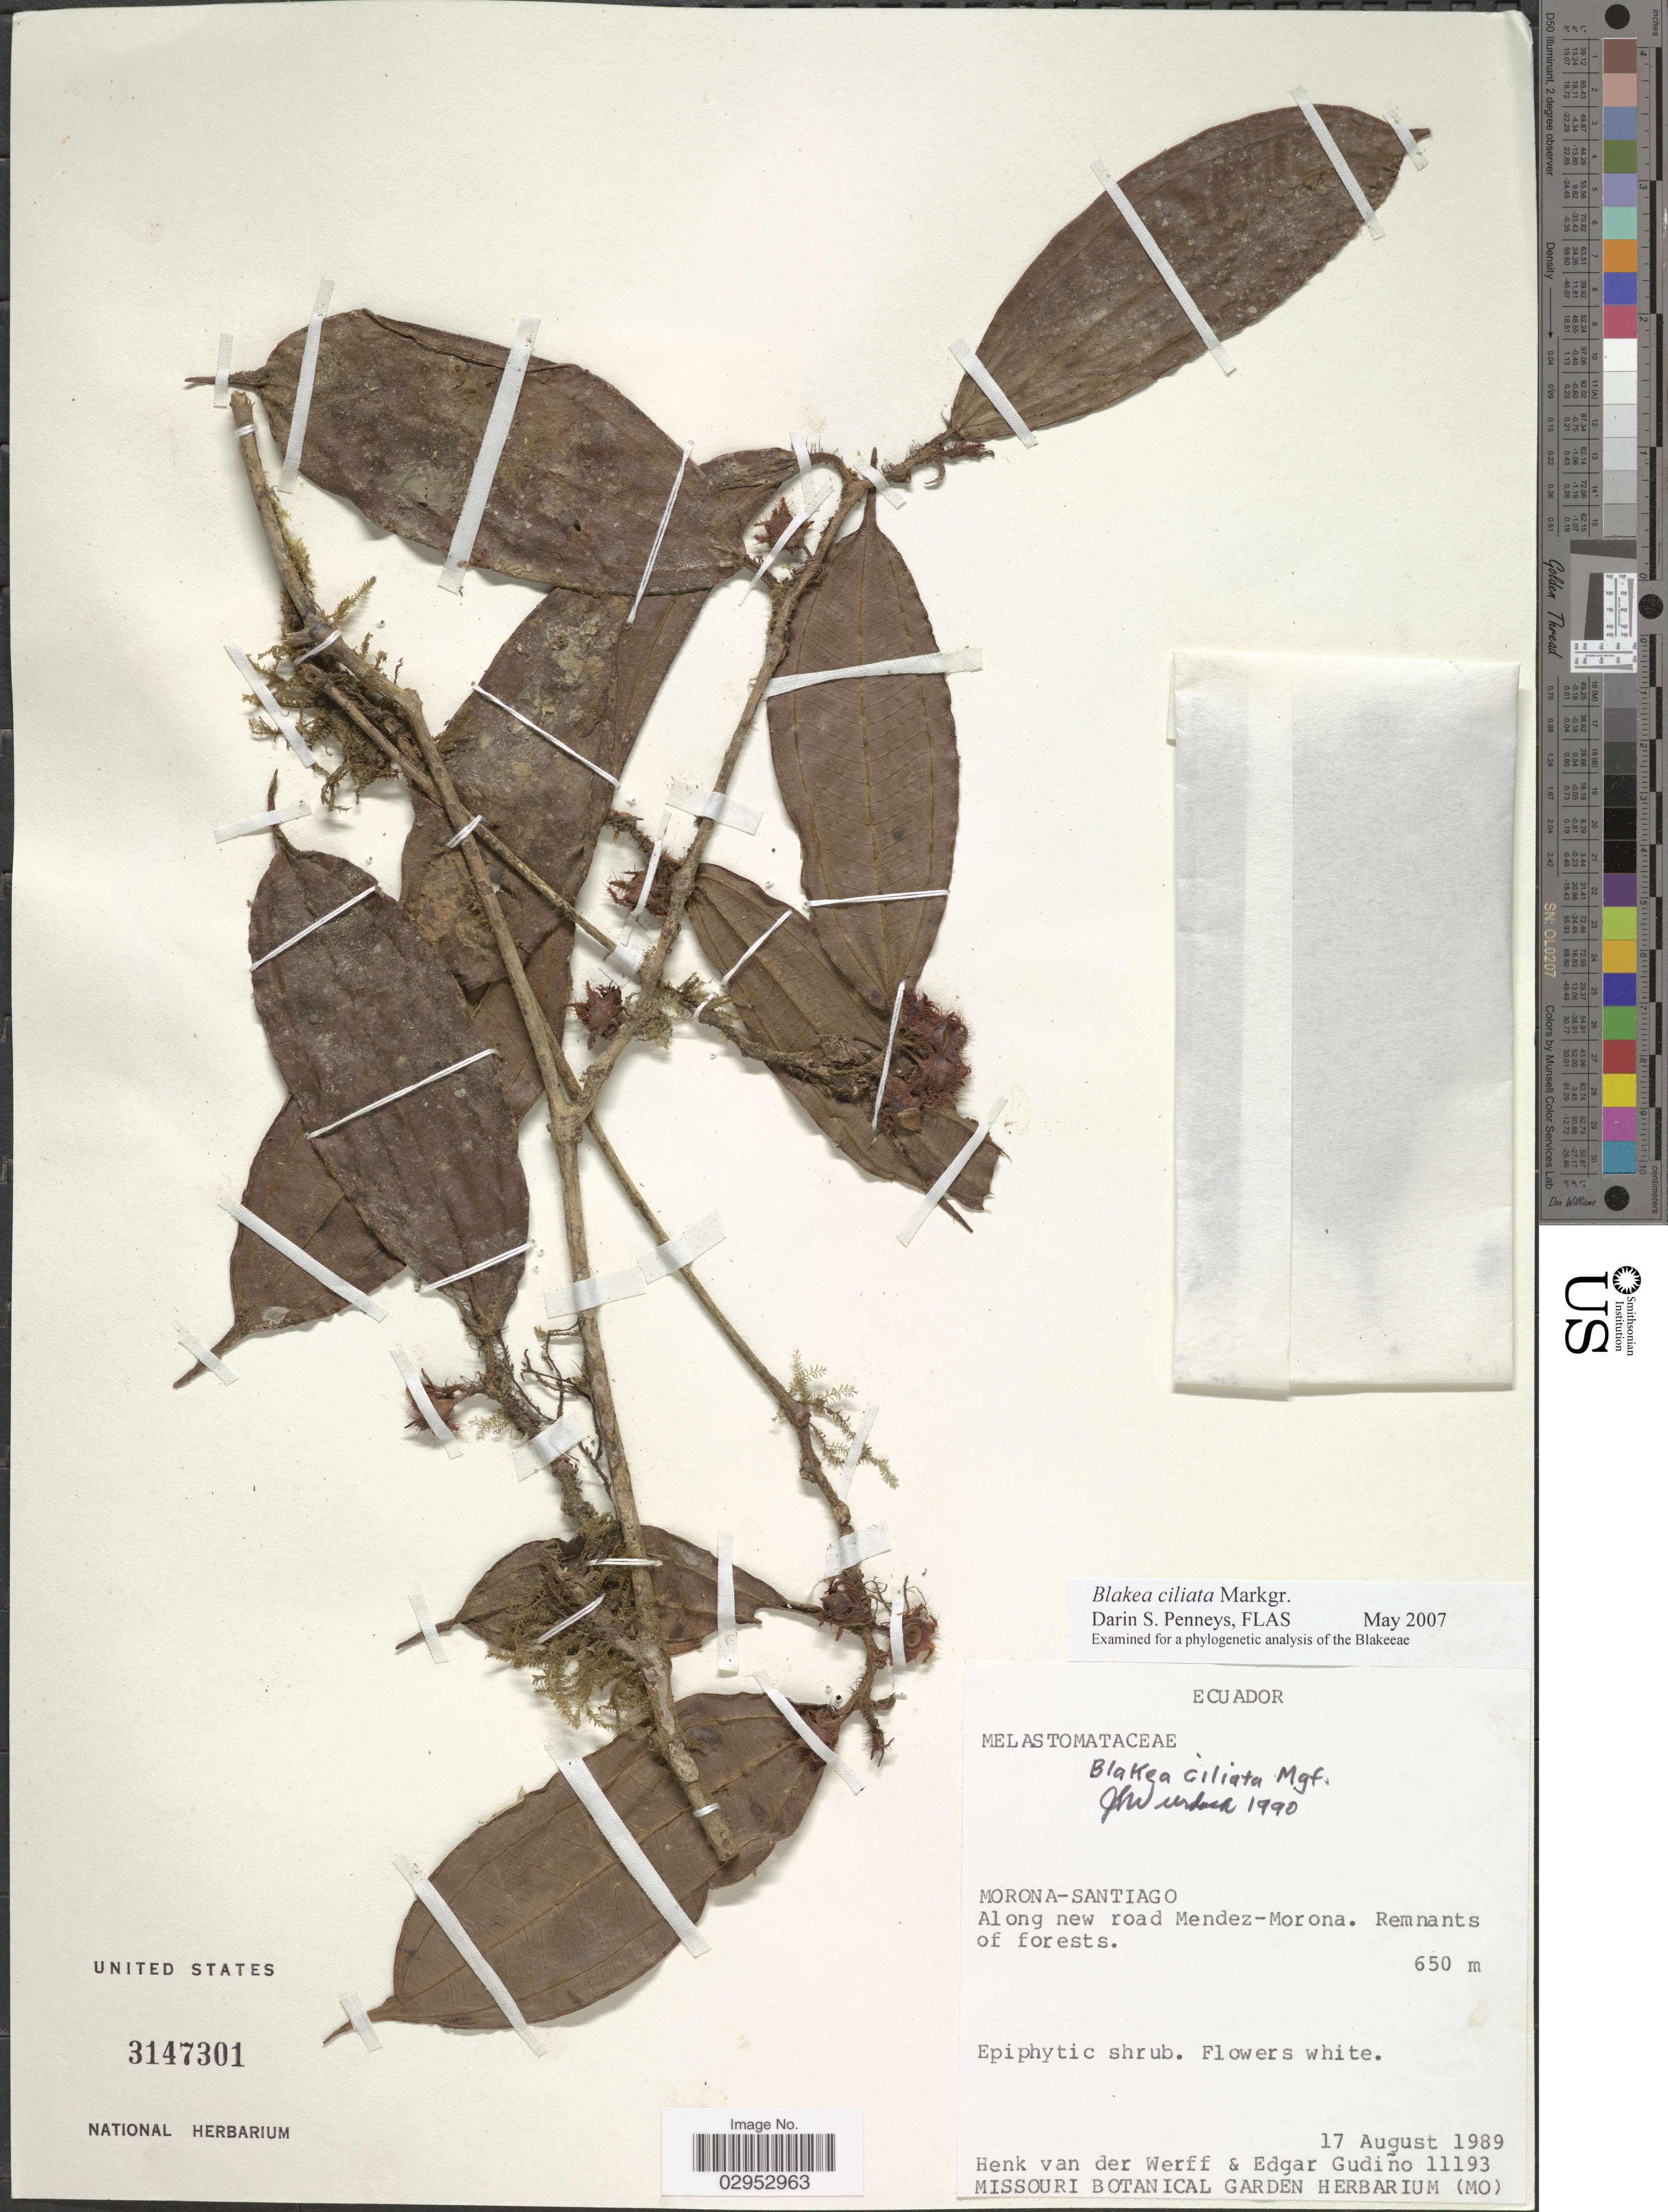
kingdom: Plantae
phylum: Tracheophyta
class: Magnoliopsida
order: Myrtales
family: Melastomataceae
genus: Blakea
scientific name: Blakea ciliata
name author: Markgr.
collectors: H. van der Werff & E. Gudiño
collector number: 11193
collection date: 1989-08-17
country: Ecuador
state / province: Morona-Santiago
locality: Along new road Mendez-Morona.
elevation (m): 650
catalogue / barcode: US 3147301